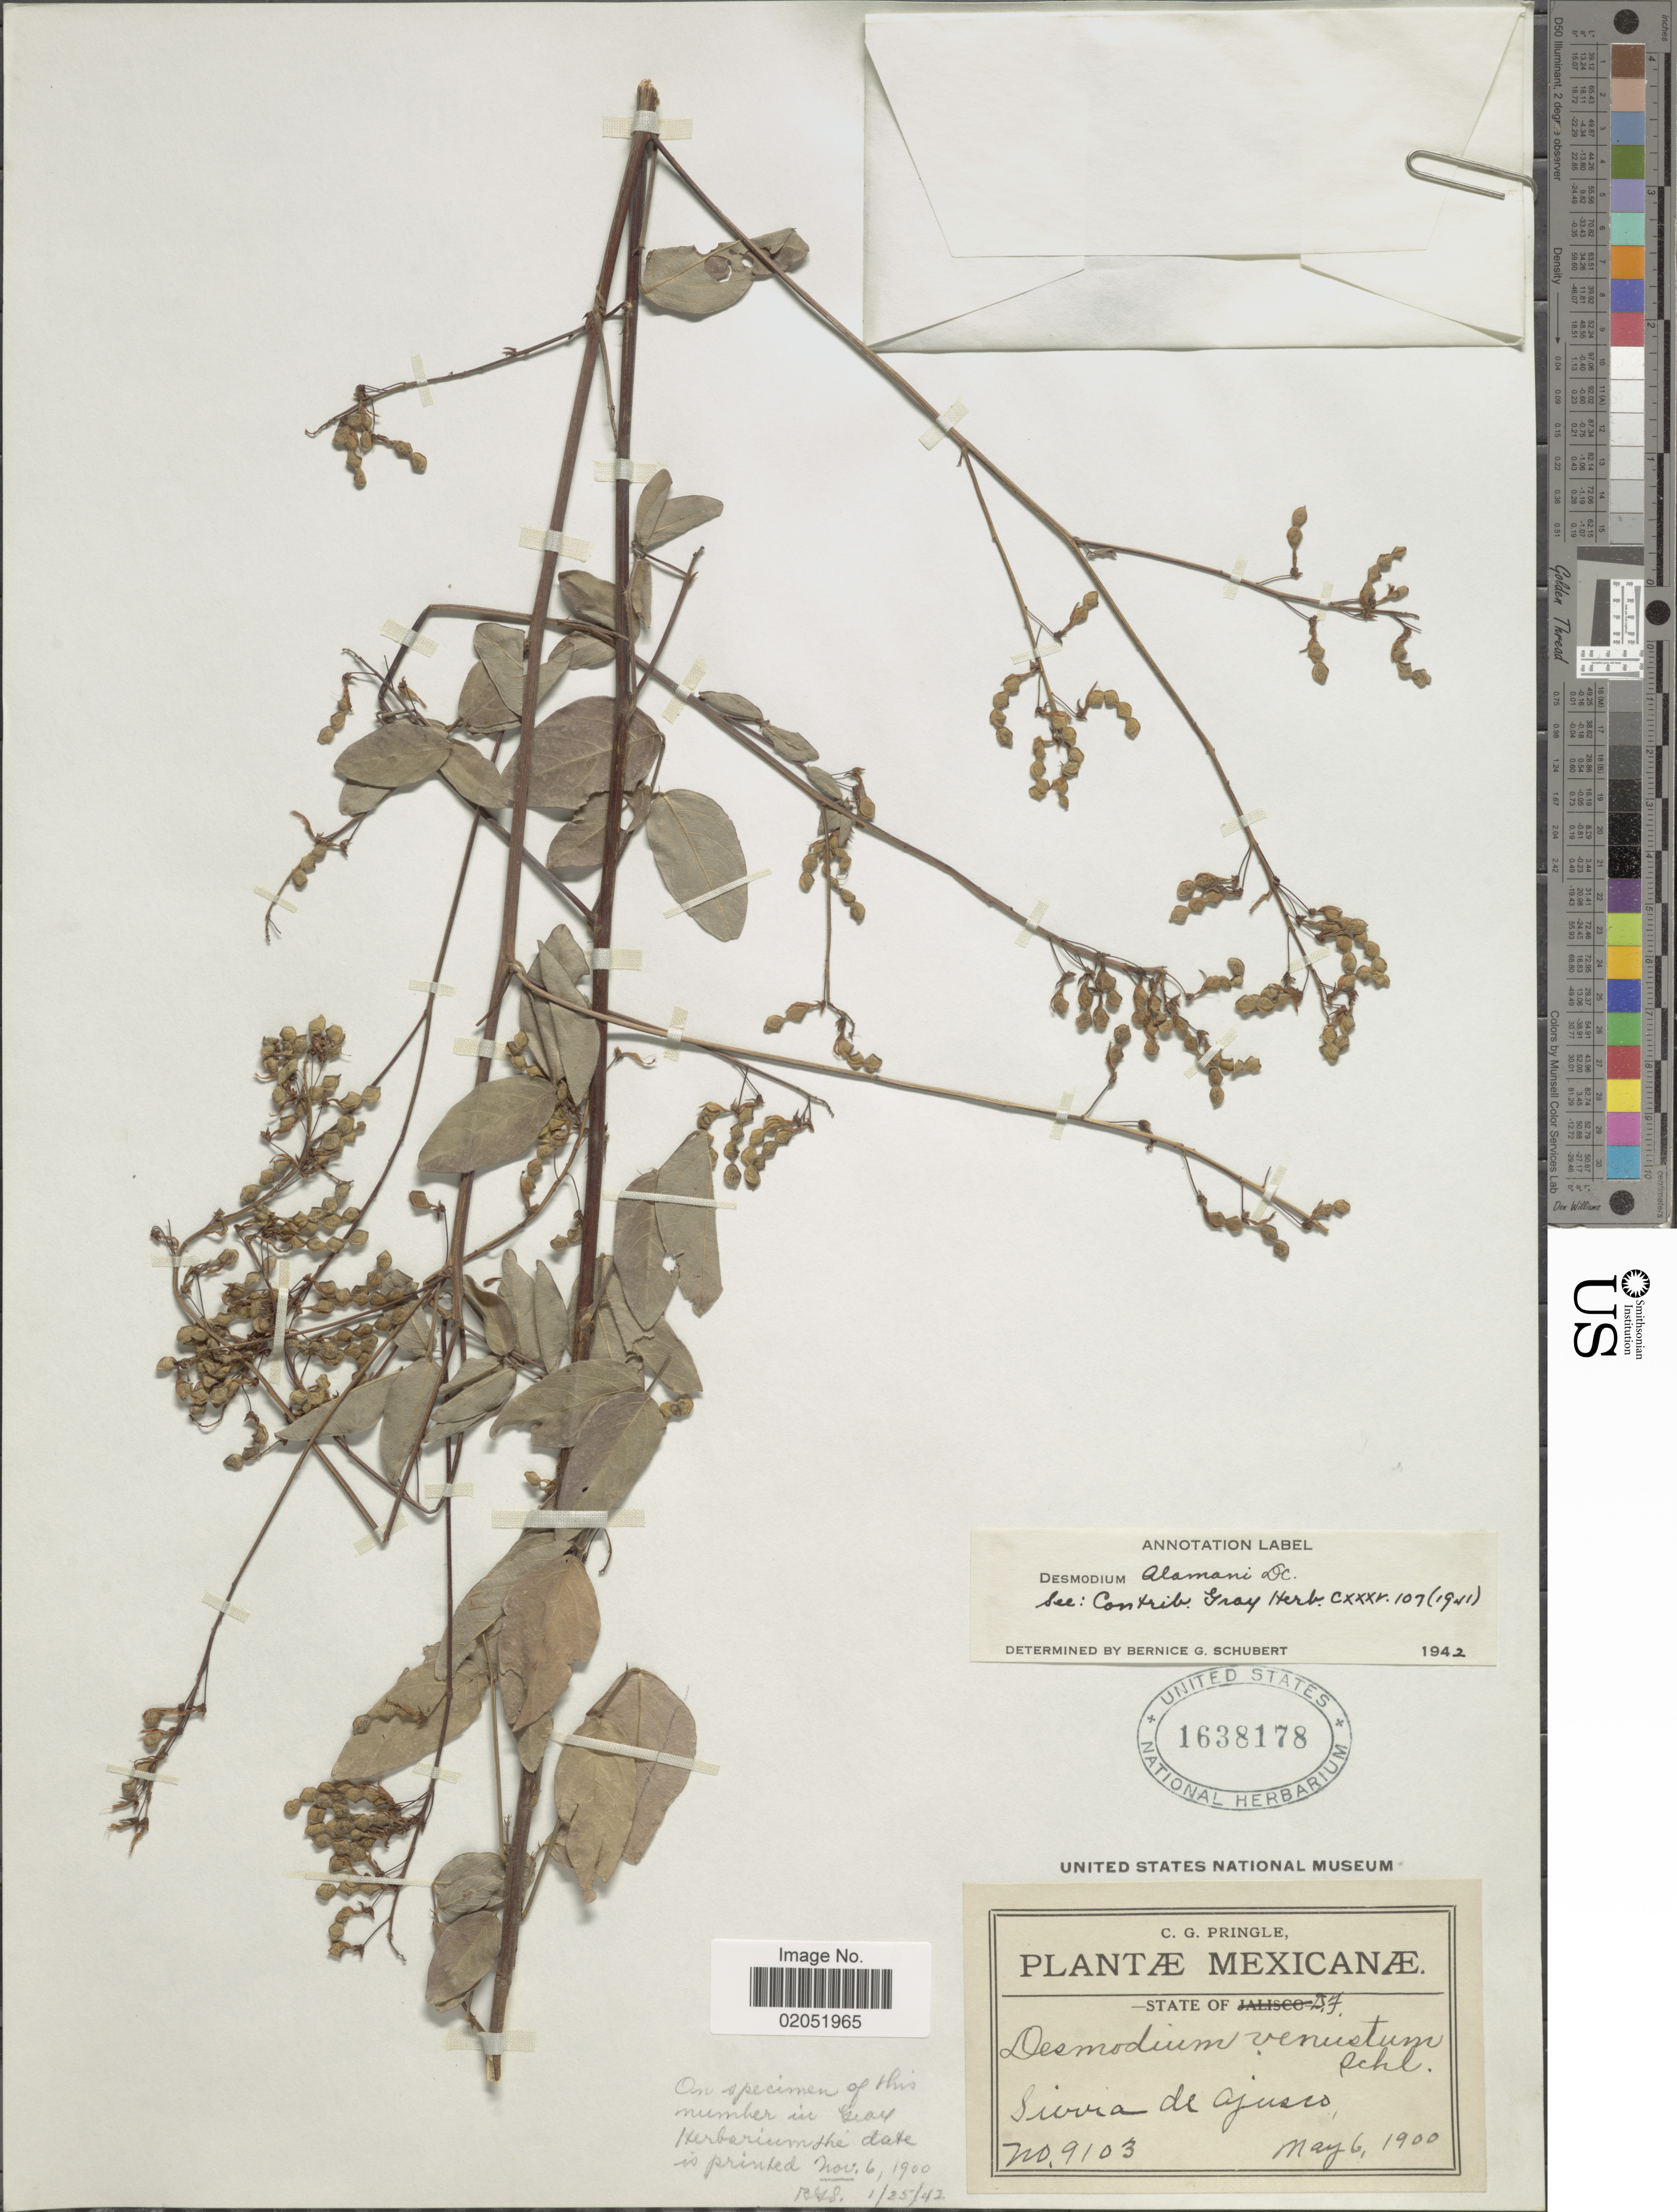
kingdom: Plantae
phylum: Tracheophyta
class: Magnoliopsida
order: Fabales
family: Fabaceae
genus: Desmodium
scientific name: Desmodium alamanii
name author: DC.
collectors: C. G. Pringle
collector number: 9103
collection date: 1900-05-06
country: Mexico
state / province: Distrito Federal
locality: Sierra de Ajusco, state of D.F.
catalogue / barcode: US 1638178